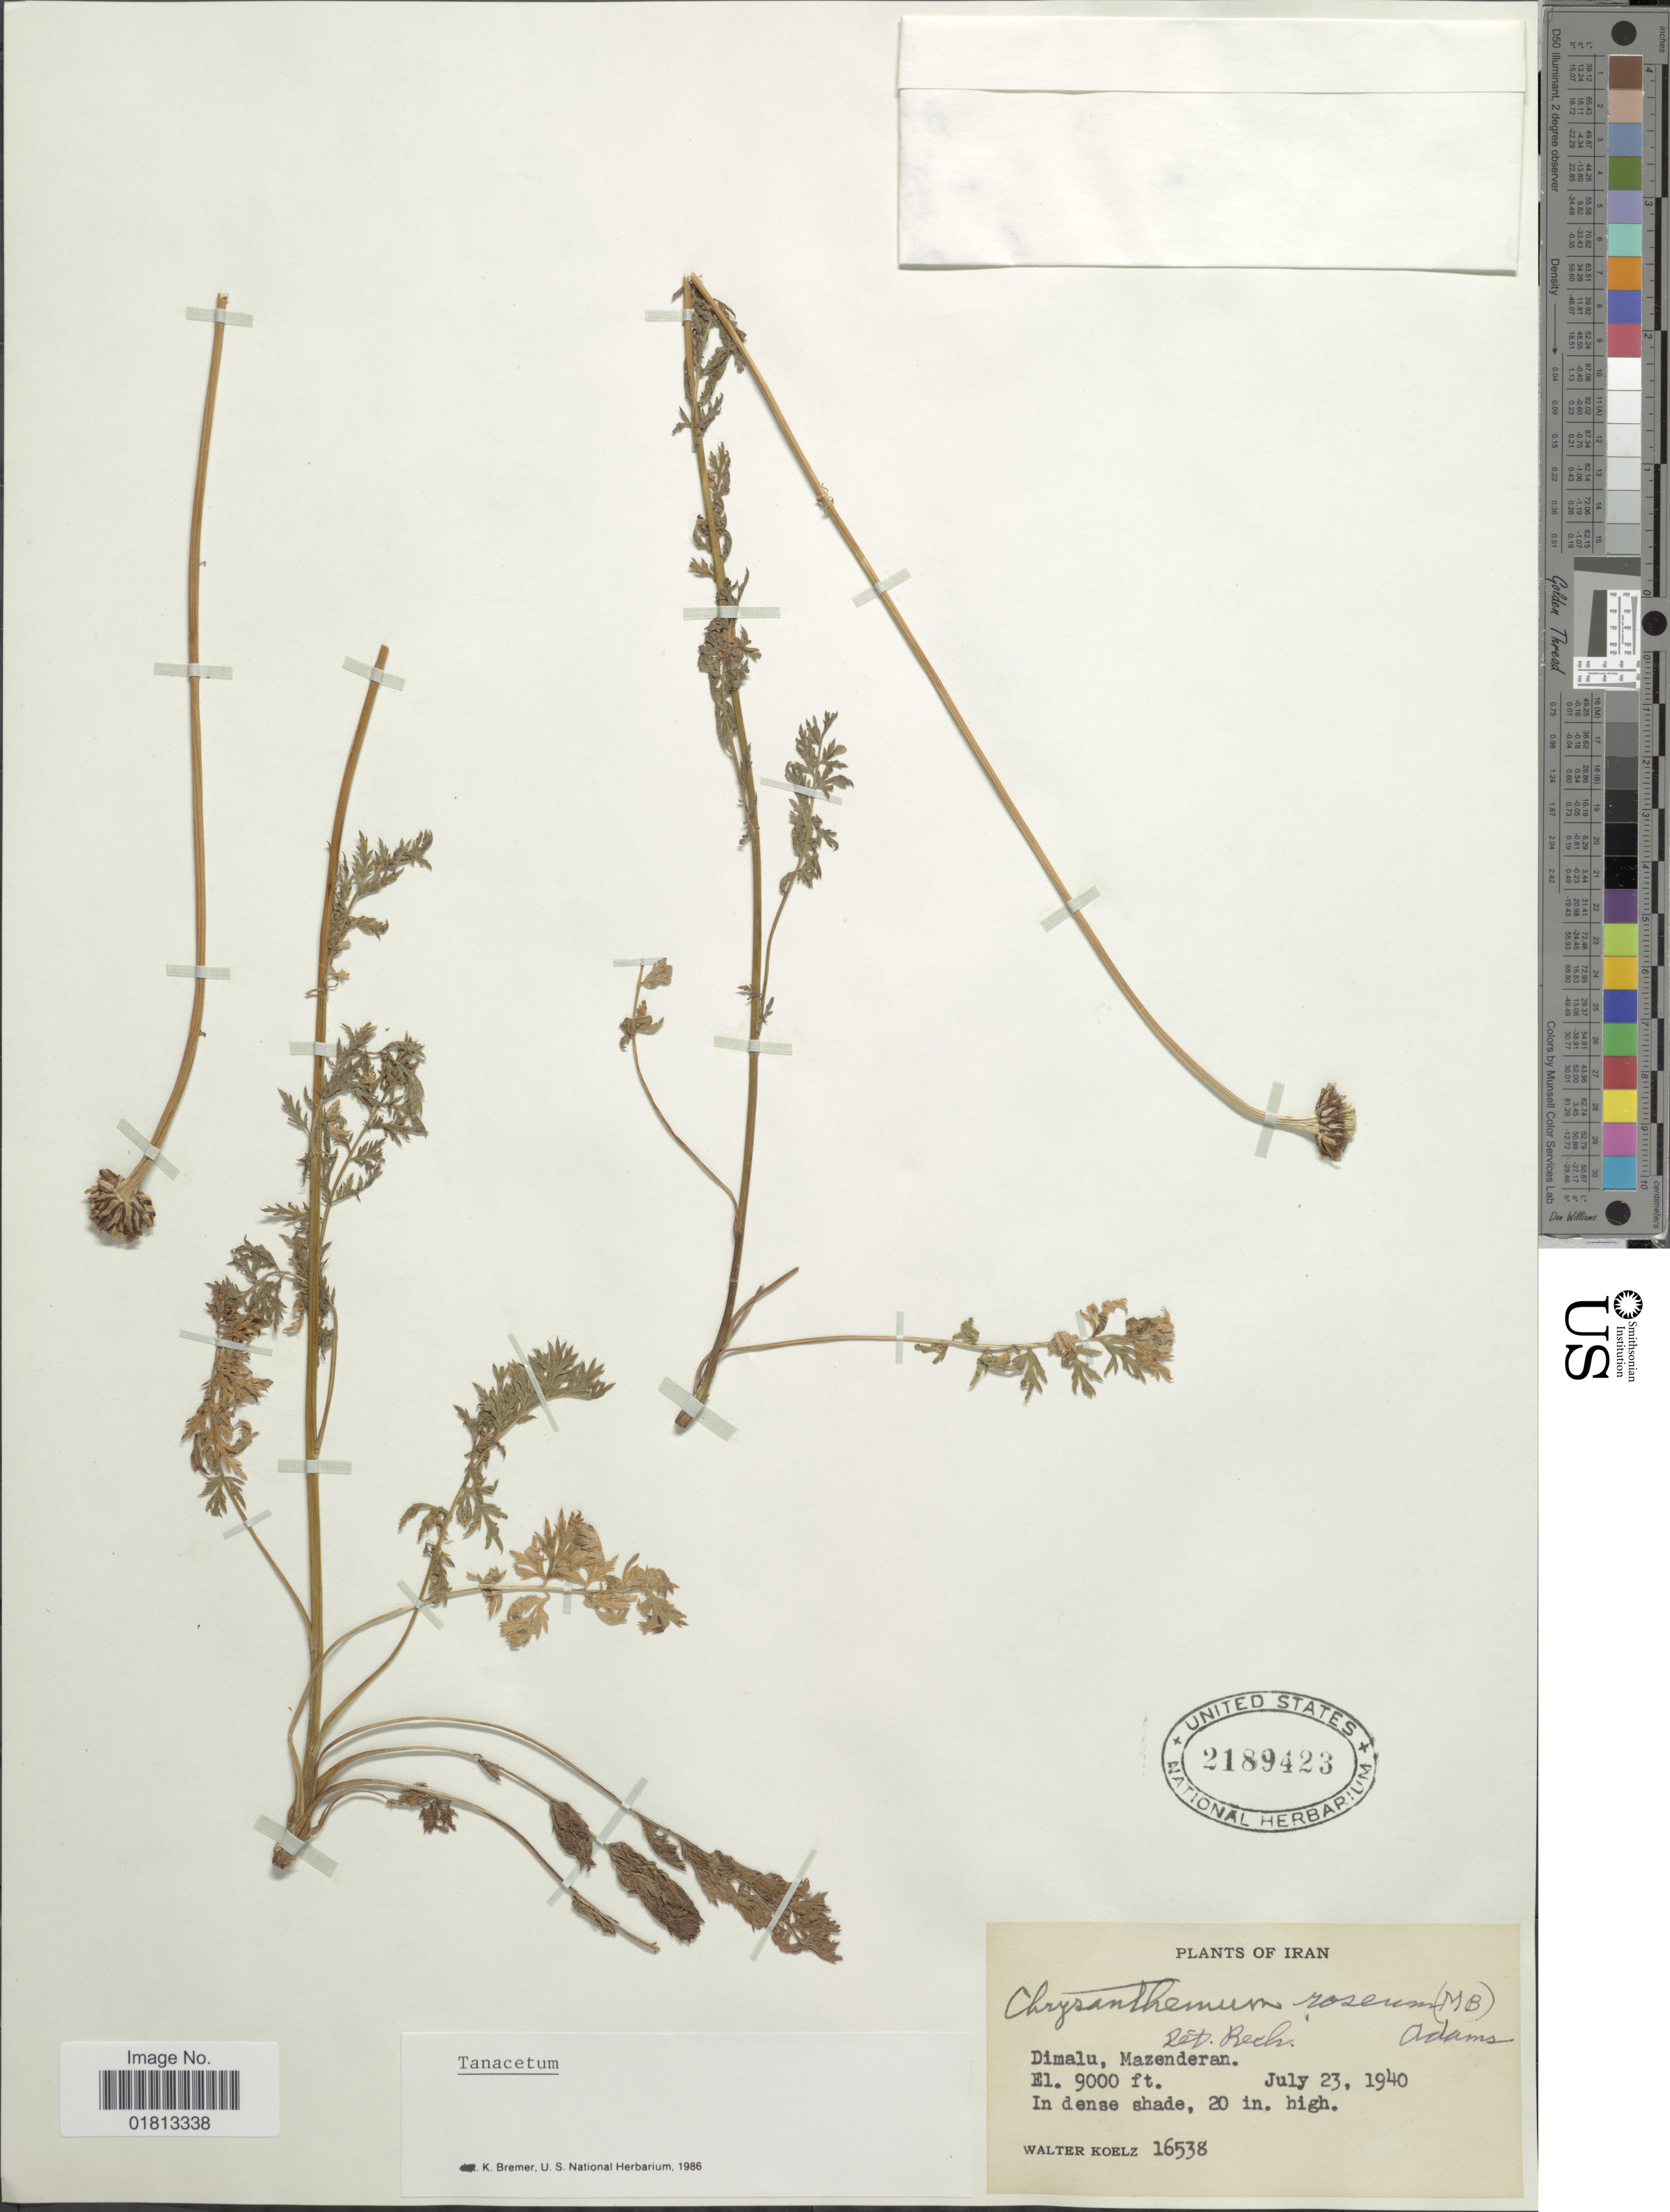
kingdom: Plantae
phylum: Tracheophyta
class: Magnoliopsida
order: Asterales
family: Asteraceae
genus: Tanacetum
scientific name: Tanacetum roseum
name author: Sch. Bip.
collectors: W. N. Koelz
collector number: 16538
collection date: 1940-07-23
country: Iran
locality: Dimalu, Mazenderan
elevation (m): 2743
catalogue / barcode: US 2189423